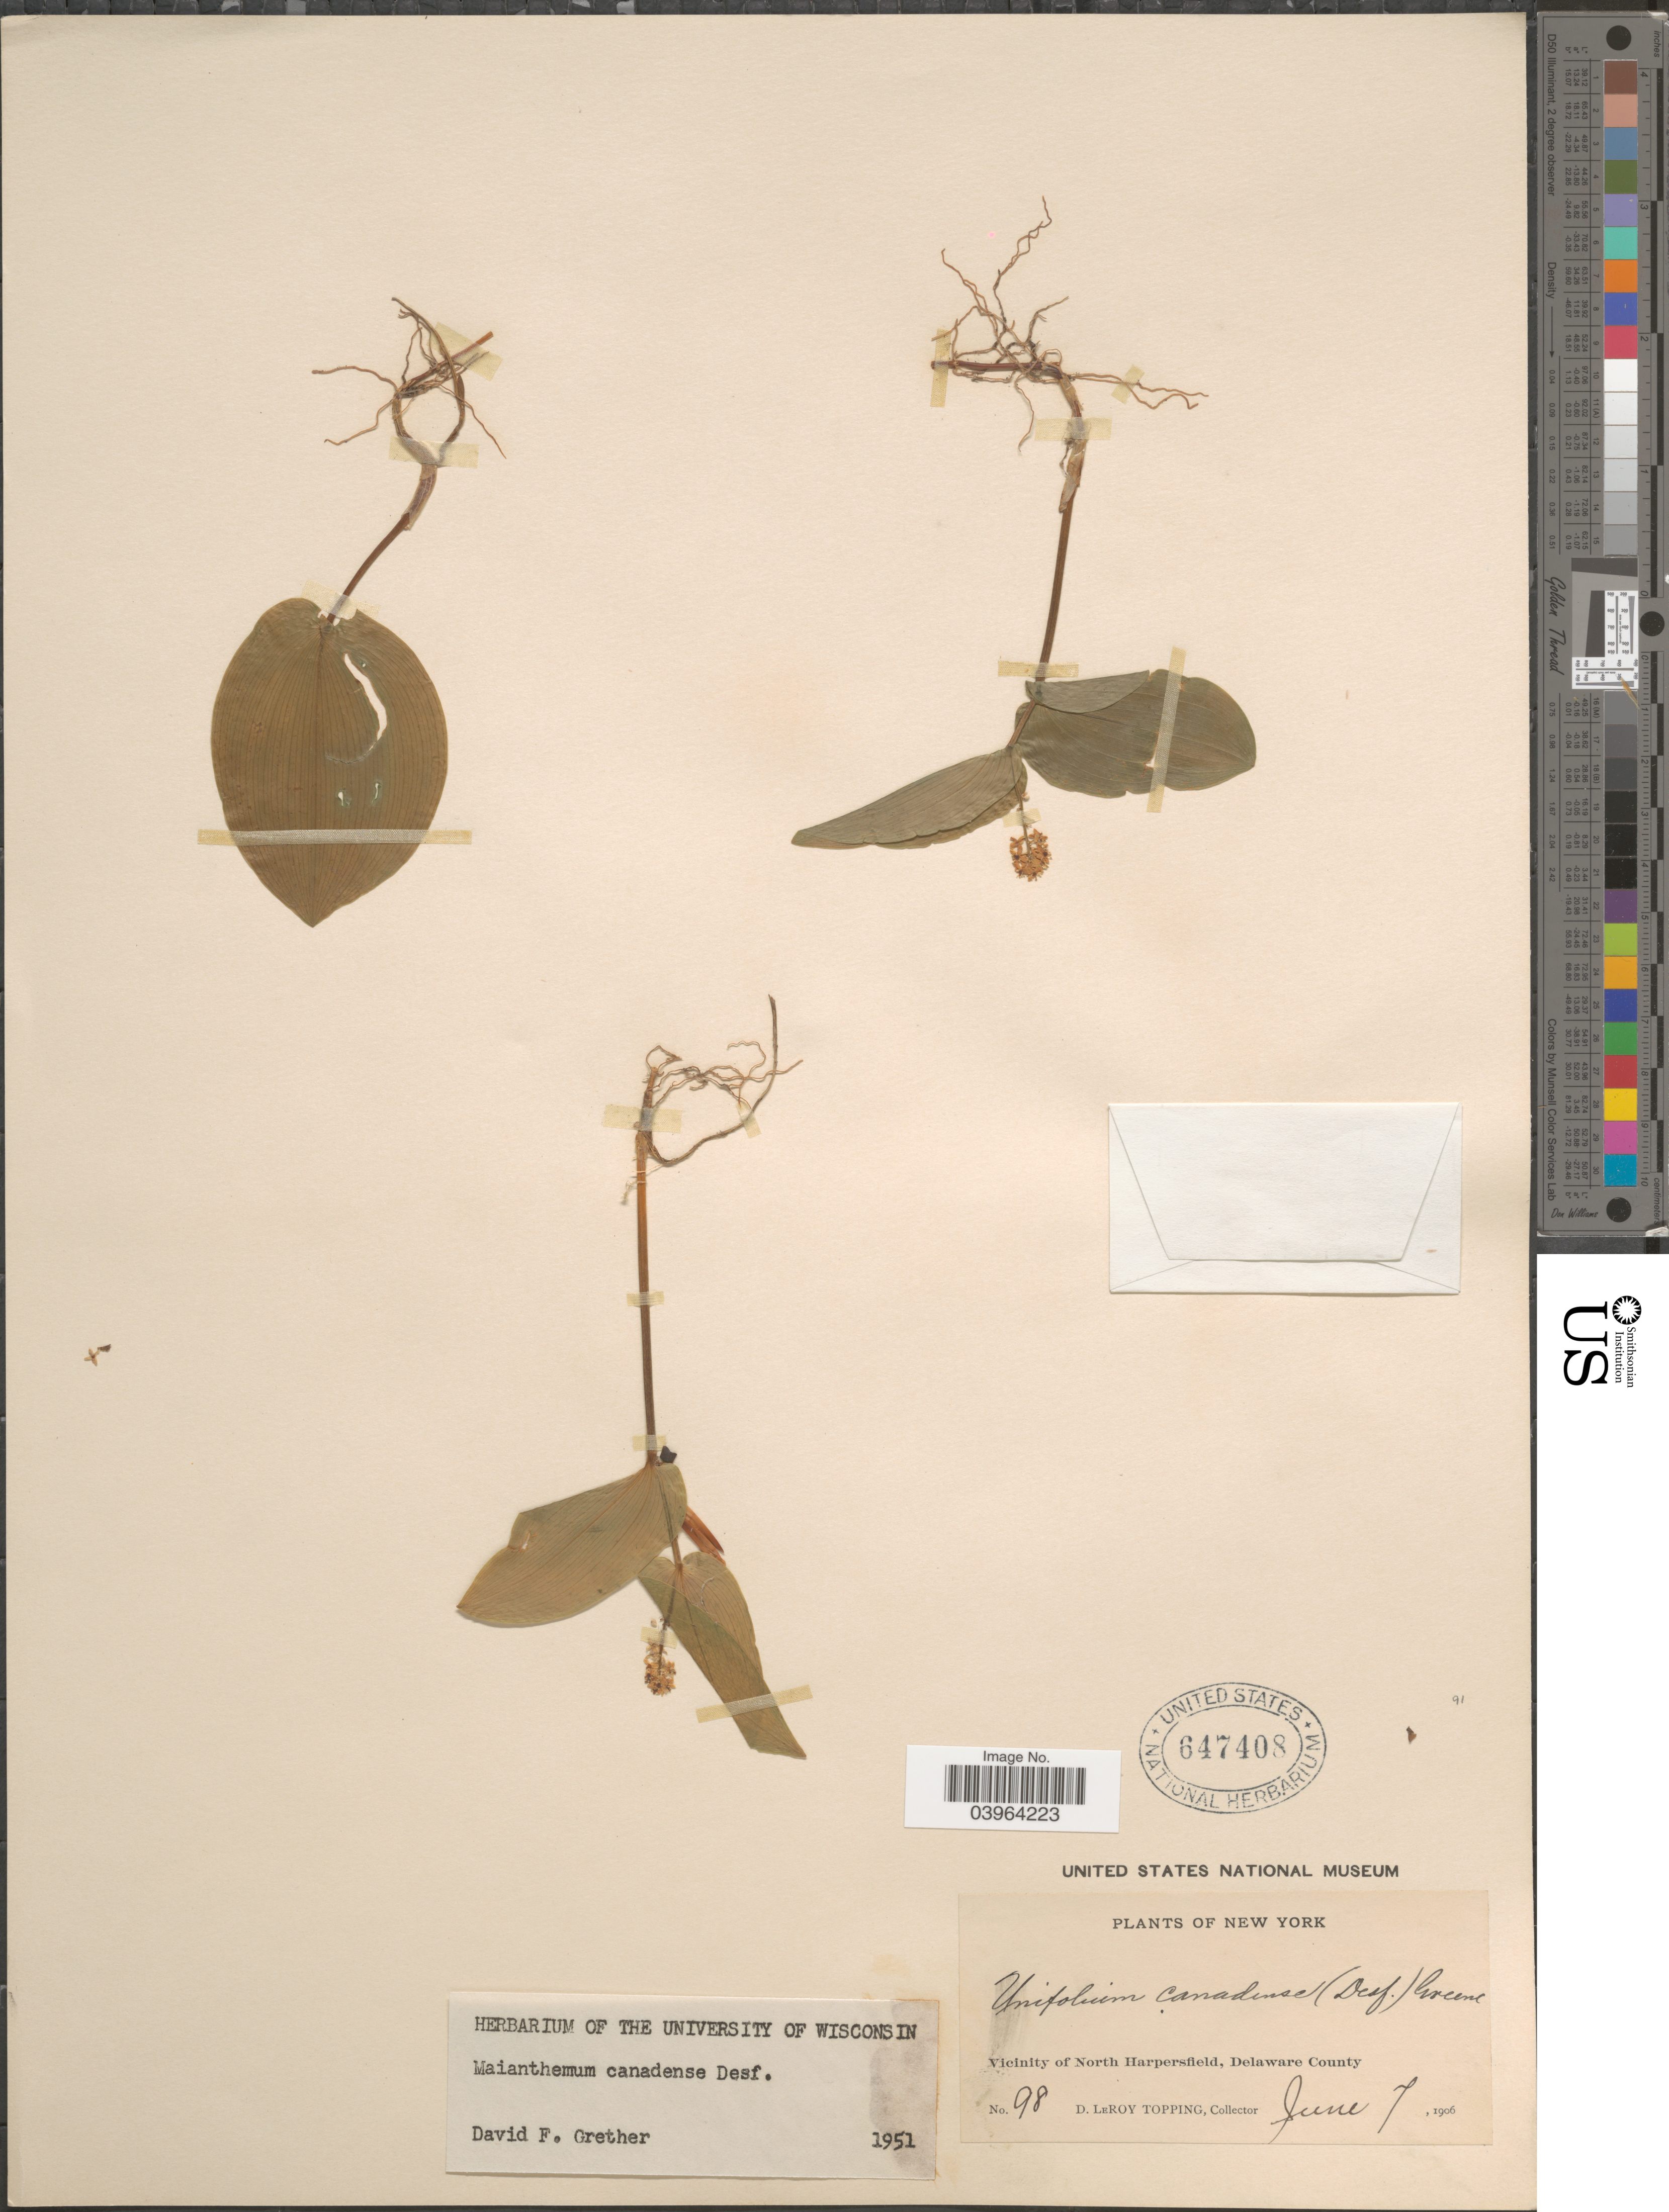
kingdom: Plantae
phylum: Tracheophyta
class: Liliopsida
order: Asparagales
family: Asparagaceae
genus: Maianthemum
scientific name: Maianthemum canadense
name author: Desf.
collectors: D. L. Topping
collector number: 98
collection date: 1906-06-07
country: United States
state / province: New York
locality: Vicinity of North Harpersfield, Delaware County.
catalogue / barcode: US 647408